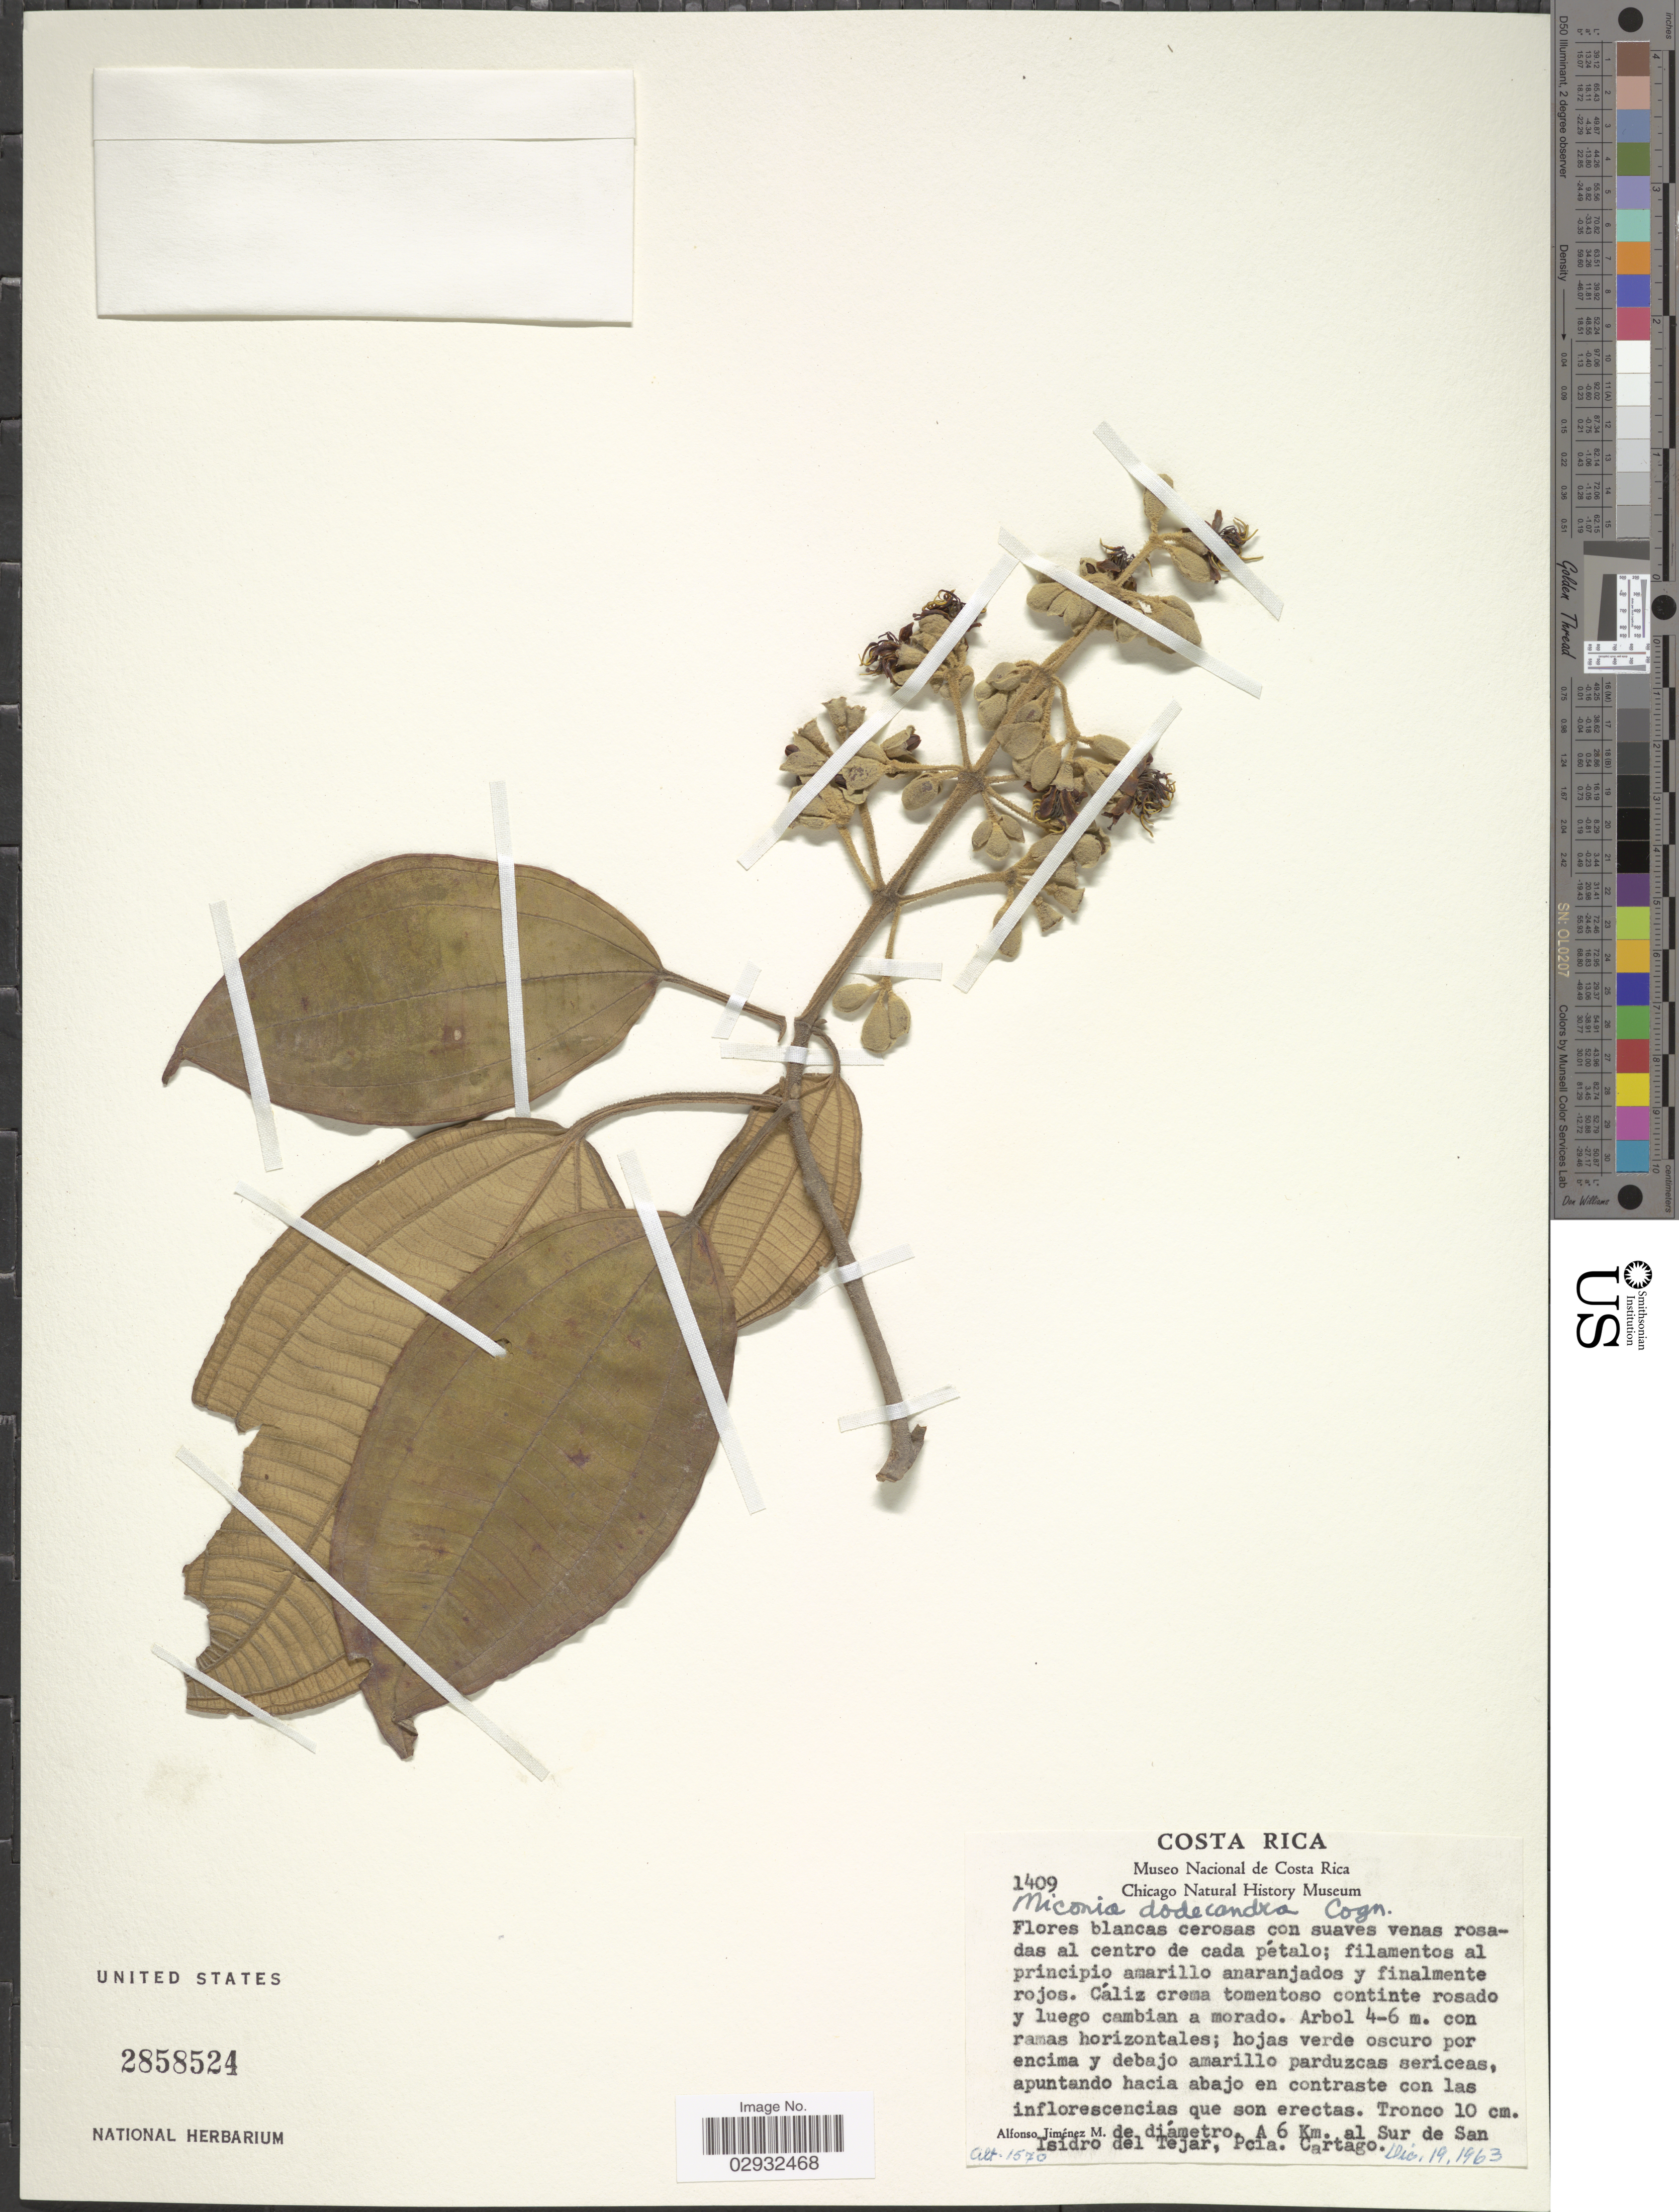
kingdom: Plantae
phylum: Tracheophyta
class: Magnoliopsida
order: Myrtales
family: Melastomataceae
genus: Miconia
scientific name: Miconia dodecandra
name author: Cogn.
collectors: A. Jimenez M.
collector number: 1409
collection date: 1963-12-19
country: Costa Rica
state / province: Cartago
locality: A 6 Km. al Sur de San Isidro del Tejar.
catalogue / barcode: US 2858524